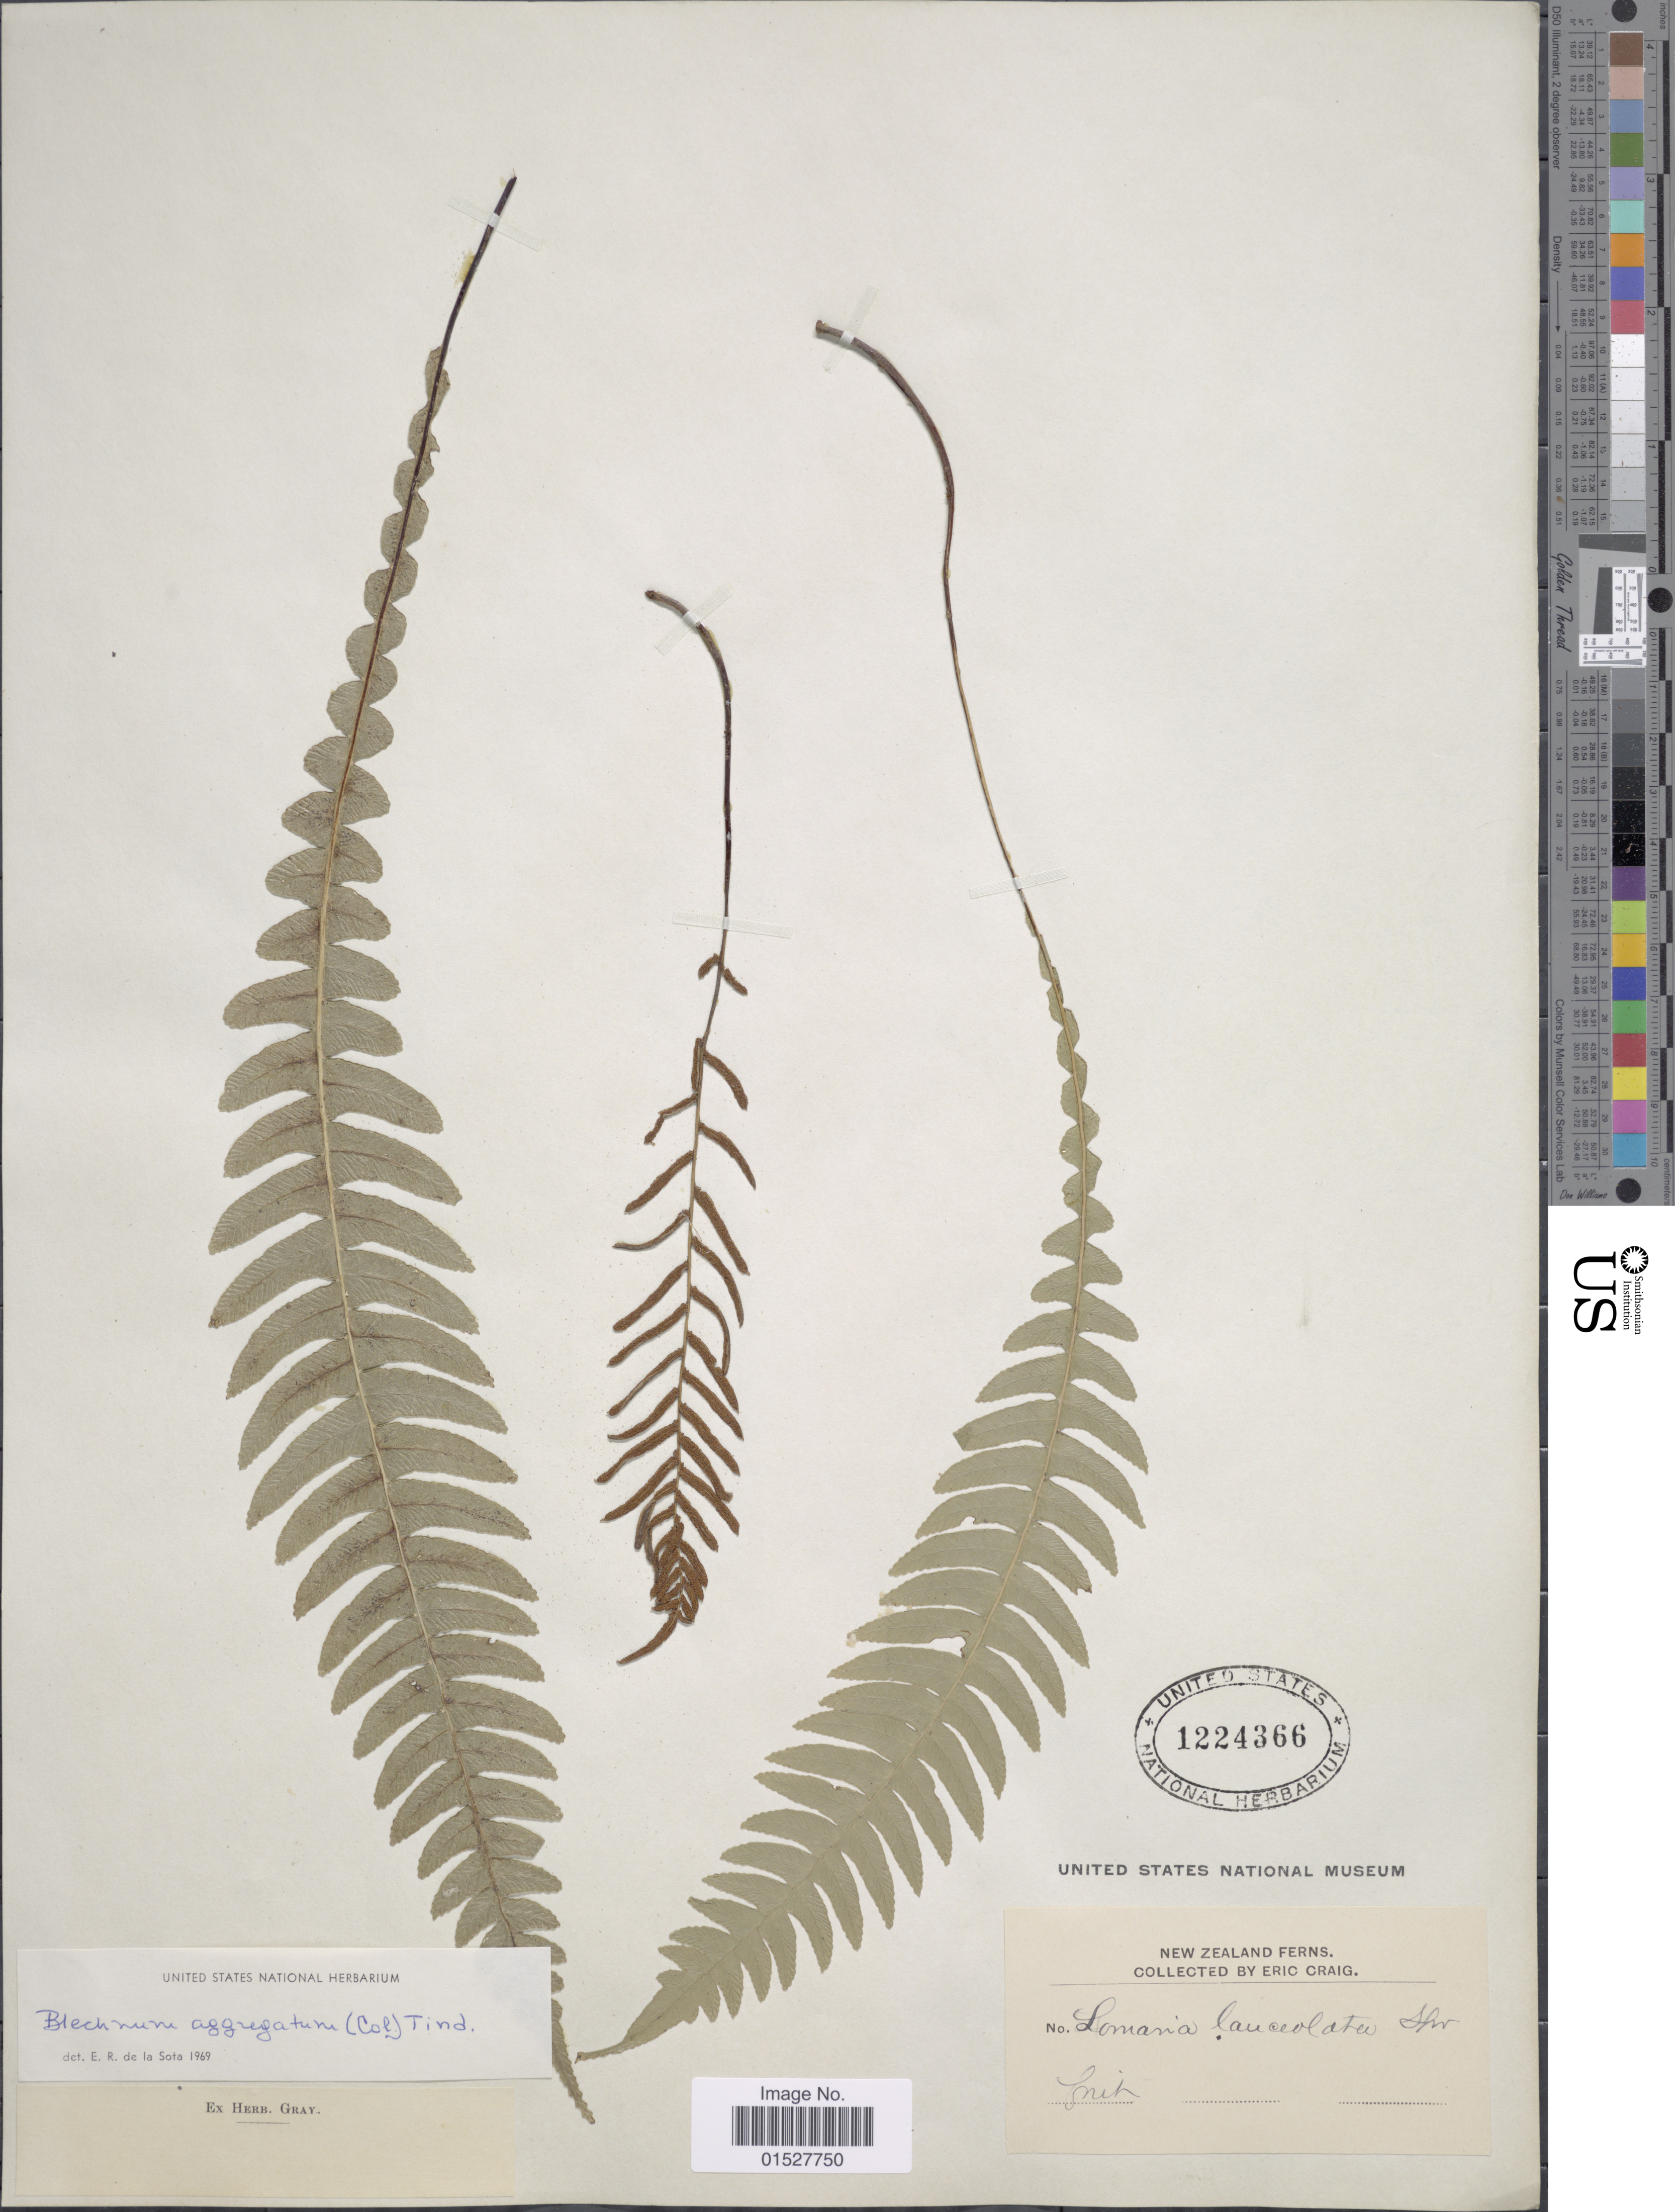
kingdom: Plantae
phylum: Tracheophyta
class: Polypodiopsida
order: Polypodiales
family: Blechnaceae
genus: Blechnum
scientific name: Blechnum aggregatum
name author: (Colenso) Tindale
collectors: E. Craig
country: New Zealand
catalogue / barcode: US 1224366